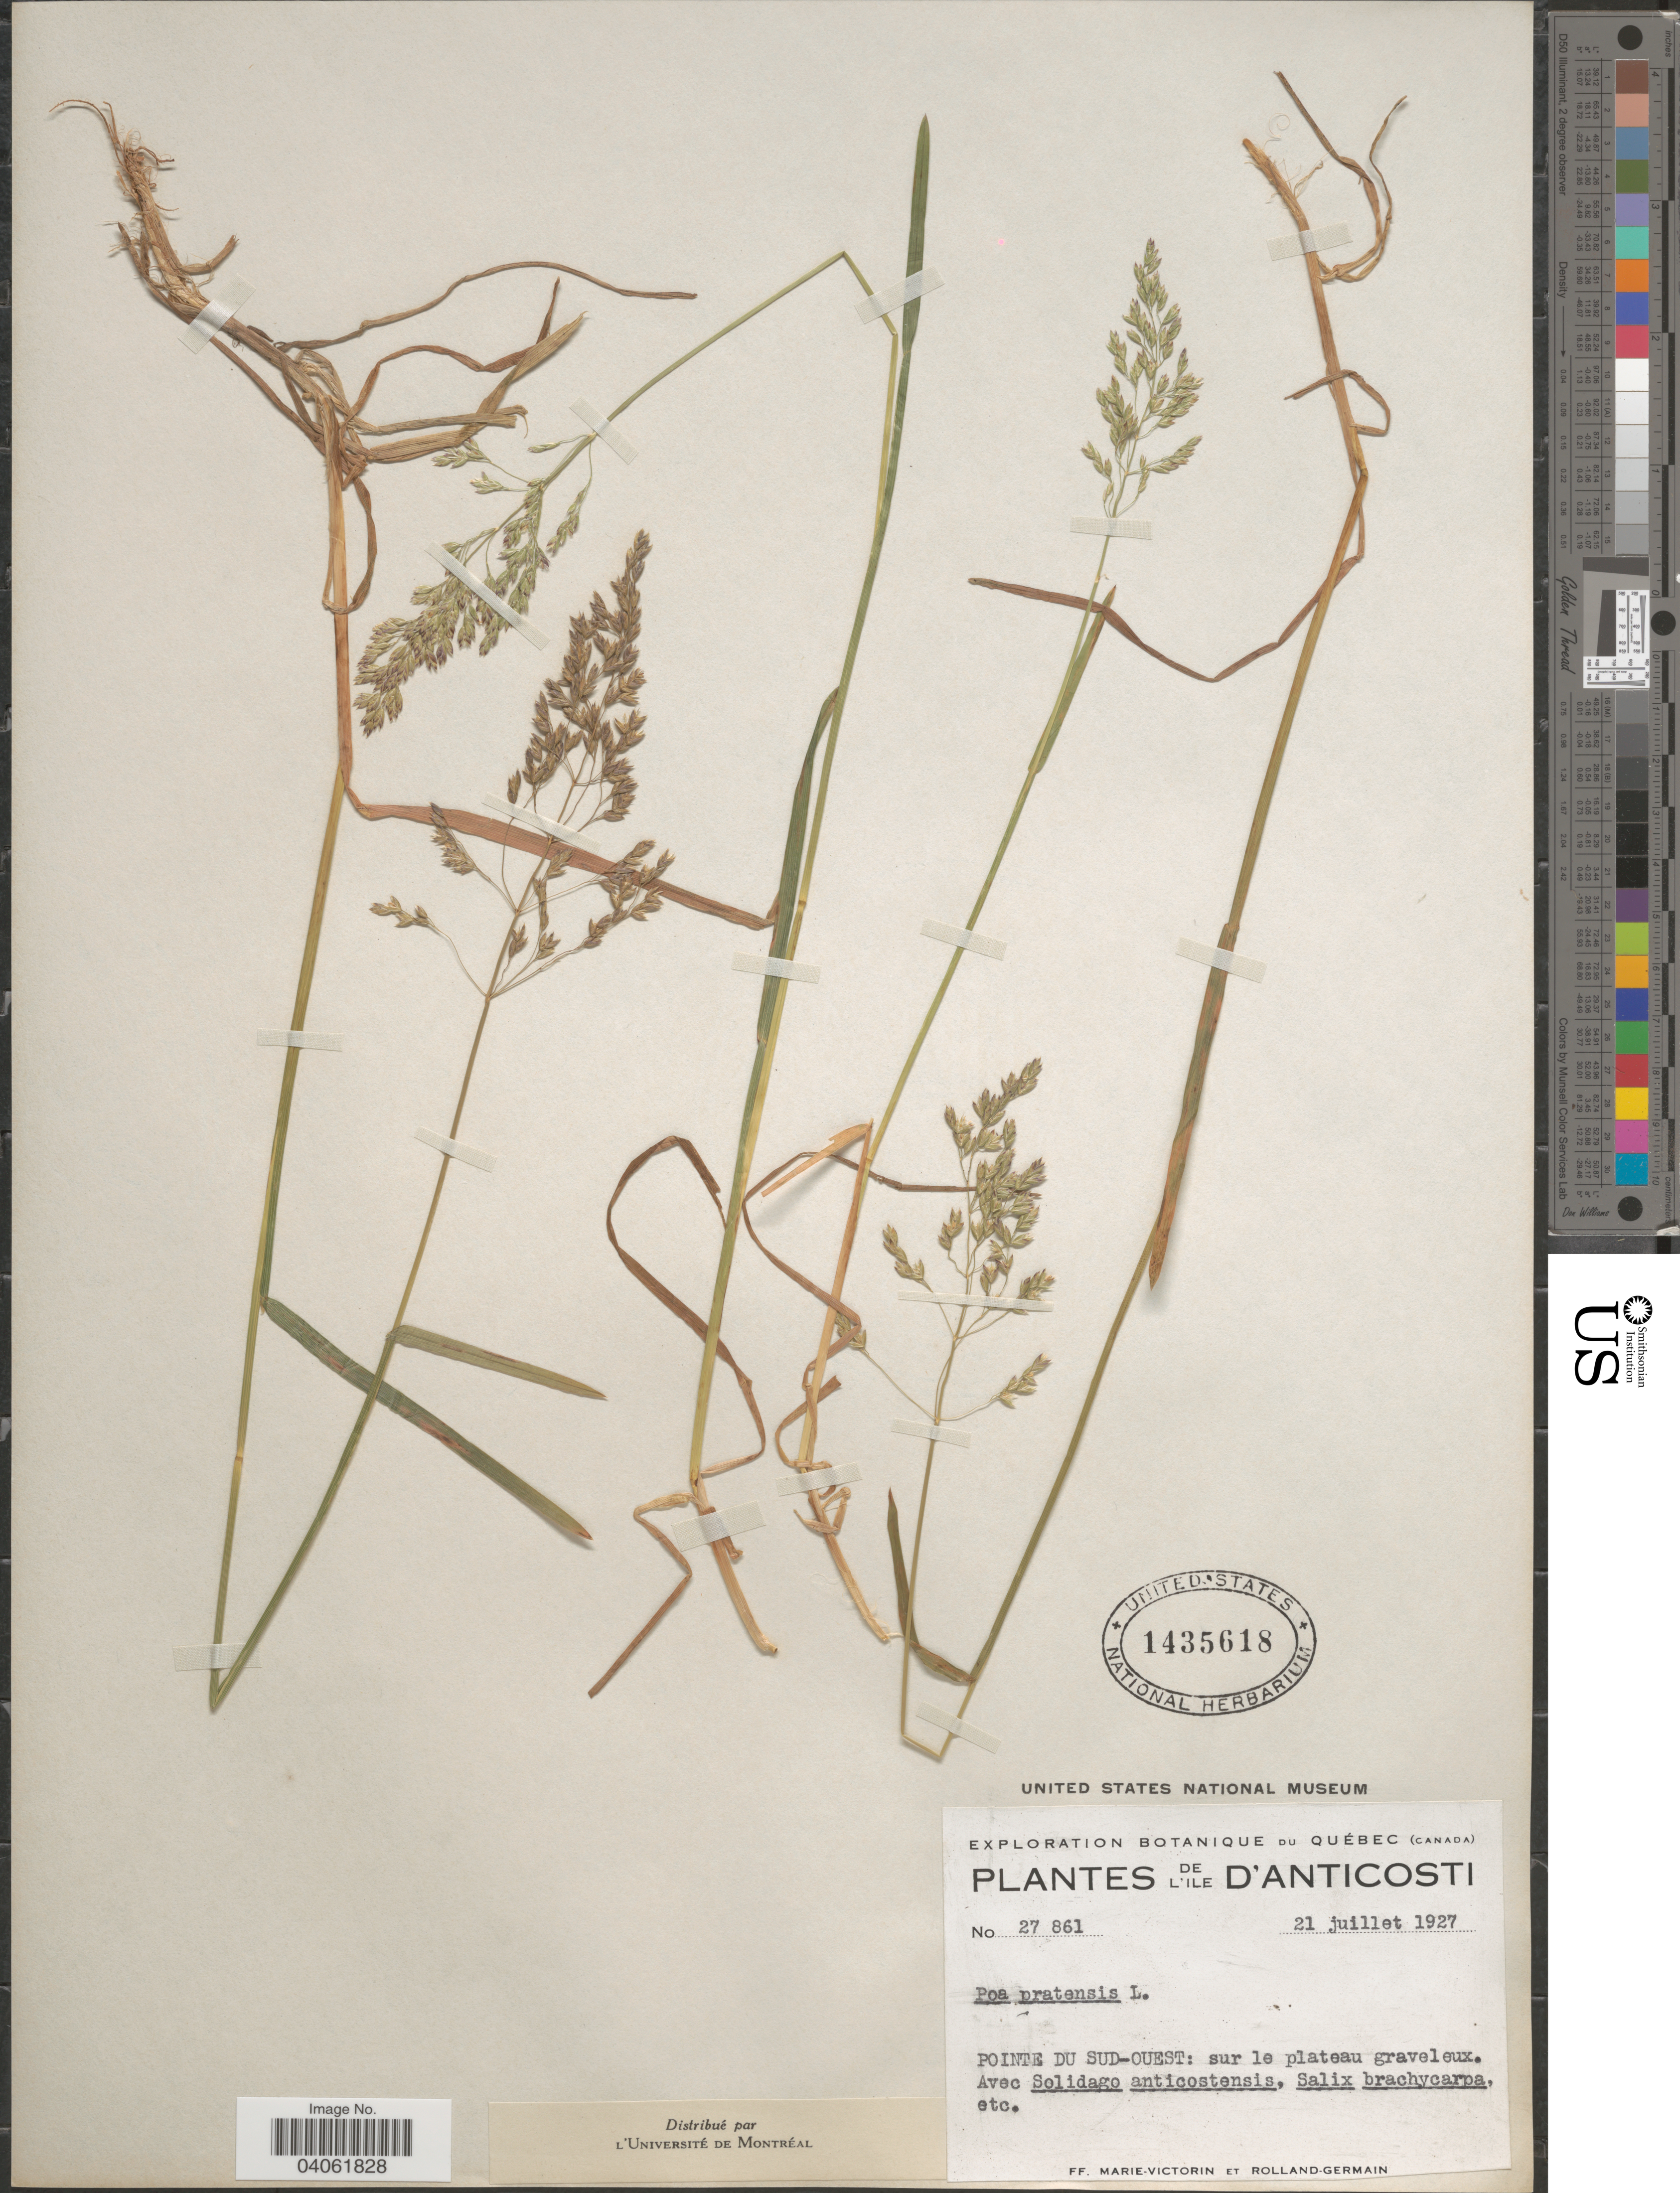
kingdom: Plantae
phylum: Tracheophyta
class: Liliopsida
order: Poales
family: Poaceae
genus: Poa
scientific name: Poa pratensis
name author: L.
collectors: F. Marie-Victorin & Rolland-Germain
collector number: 27861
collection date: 1927-07-21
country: Canada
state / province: Quebec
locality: L'Ile D'Anticosti. Pointe du Sud-Ouest: sur le plateau graveleux.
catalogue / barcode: US 1435618